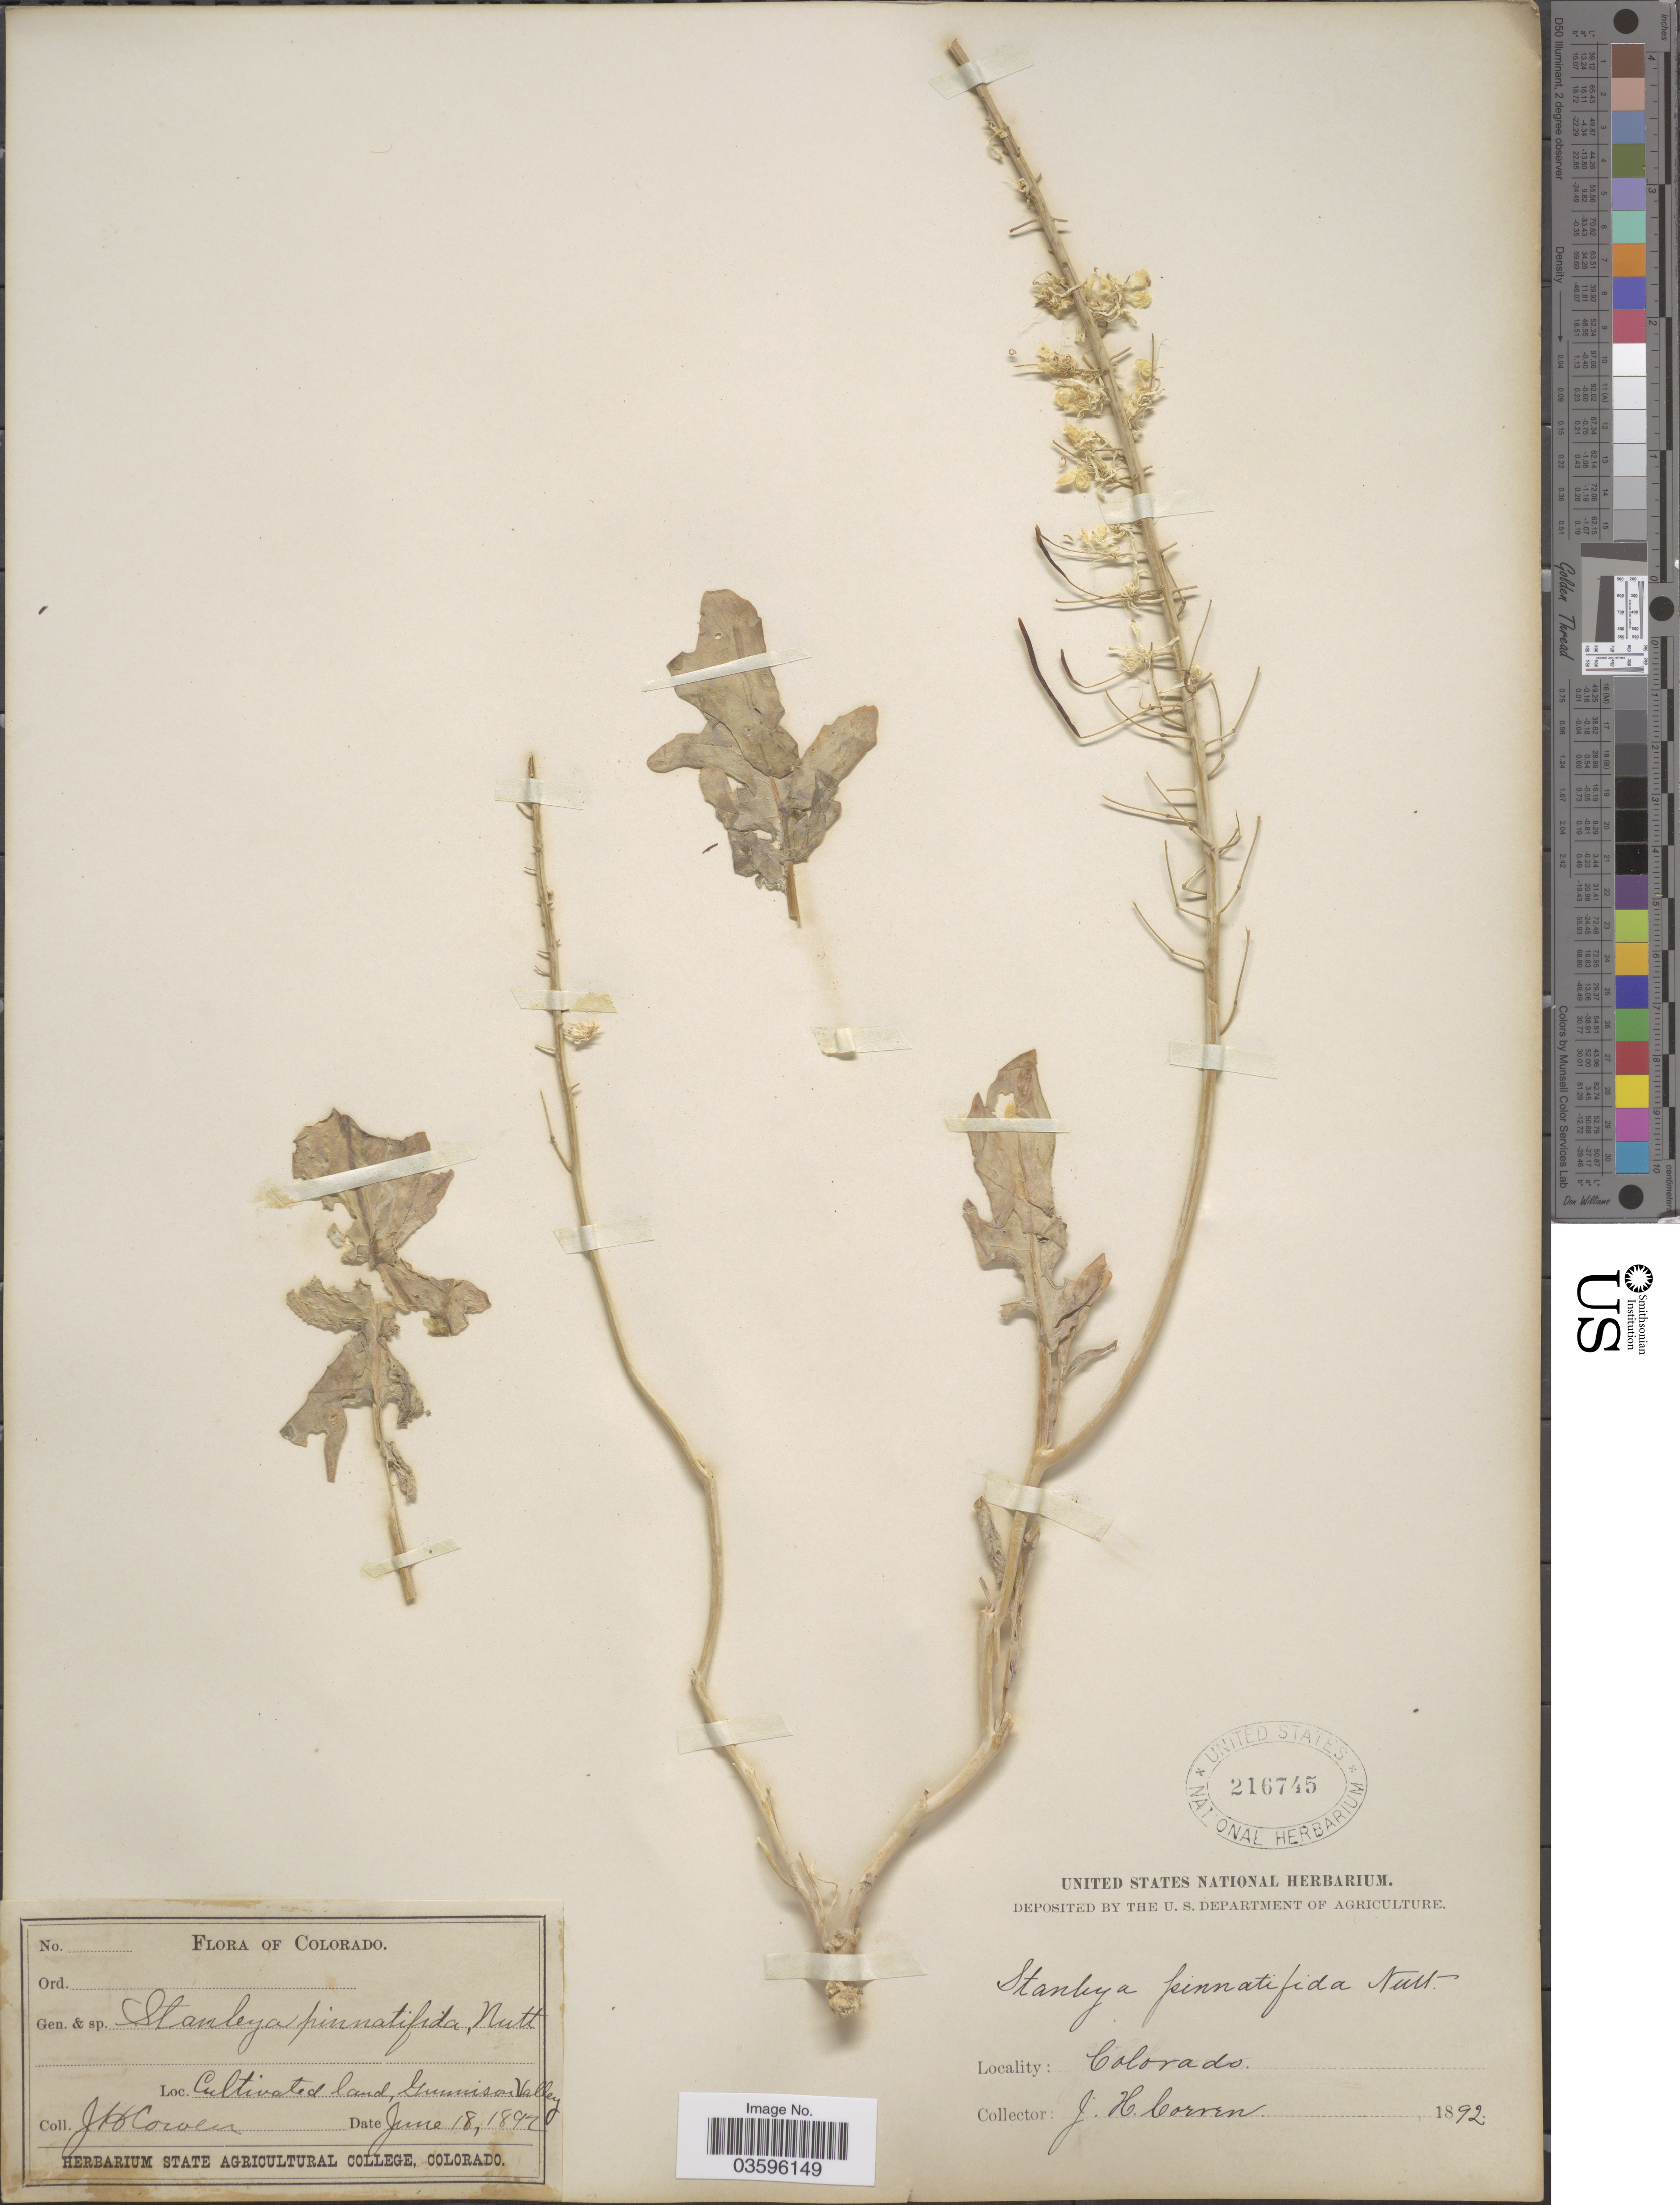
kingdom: Plantae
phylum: Tracheophyta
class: Magnoliopsida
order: Brassicales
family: Brassicaceae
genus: Stanleya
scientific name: Stanleya pinnata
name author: (Pursh) Britton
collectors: J. H. Cowen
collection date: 1892-06-18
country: United States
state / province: Colorado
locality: Cultivated land, Gunnison Valley.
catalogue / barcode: US 216745